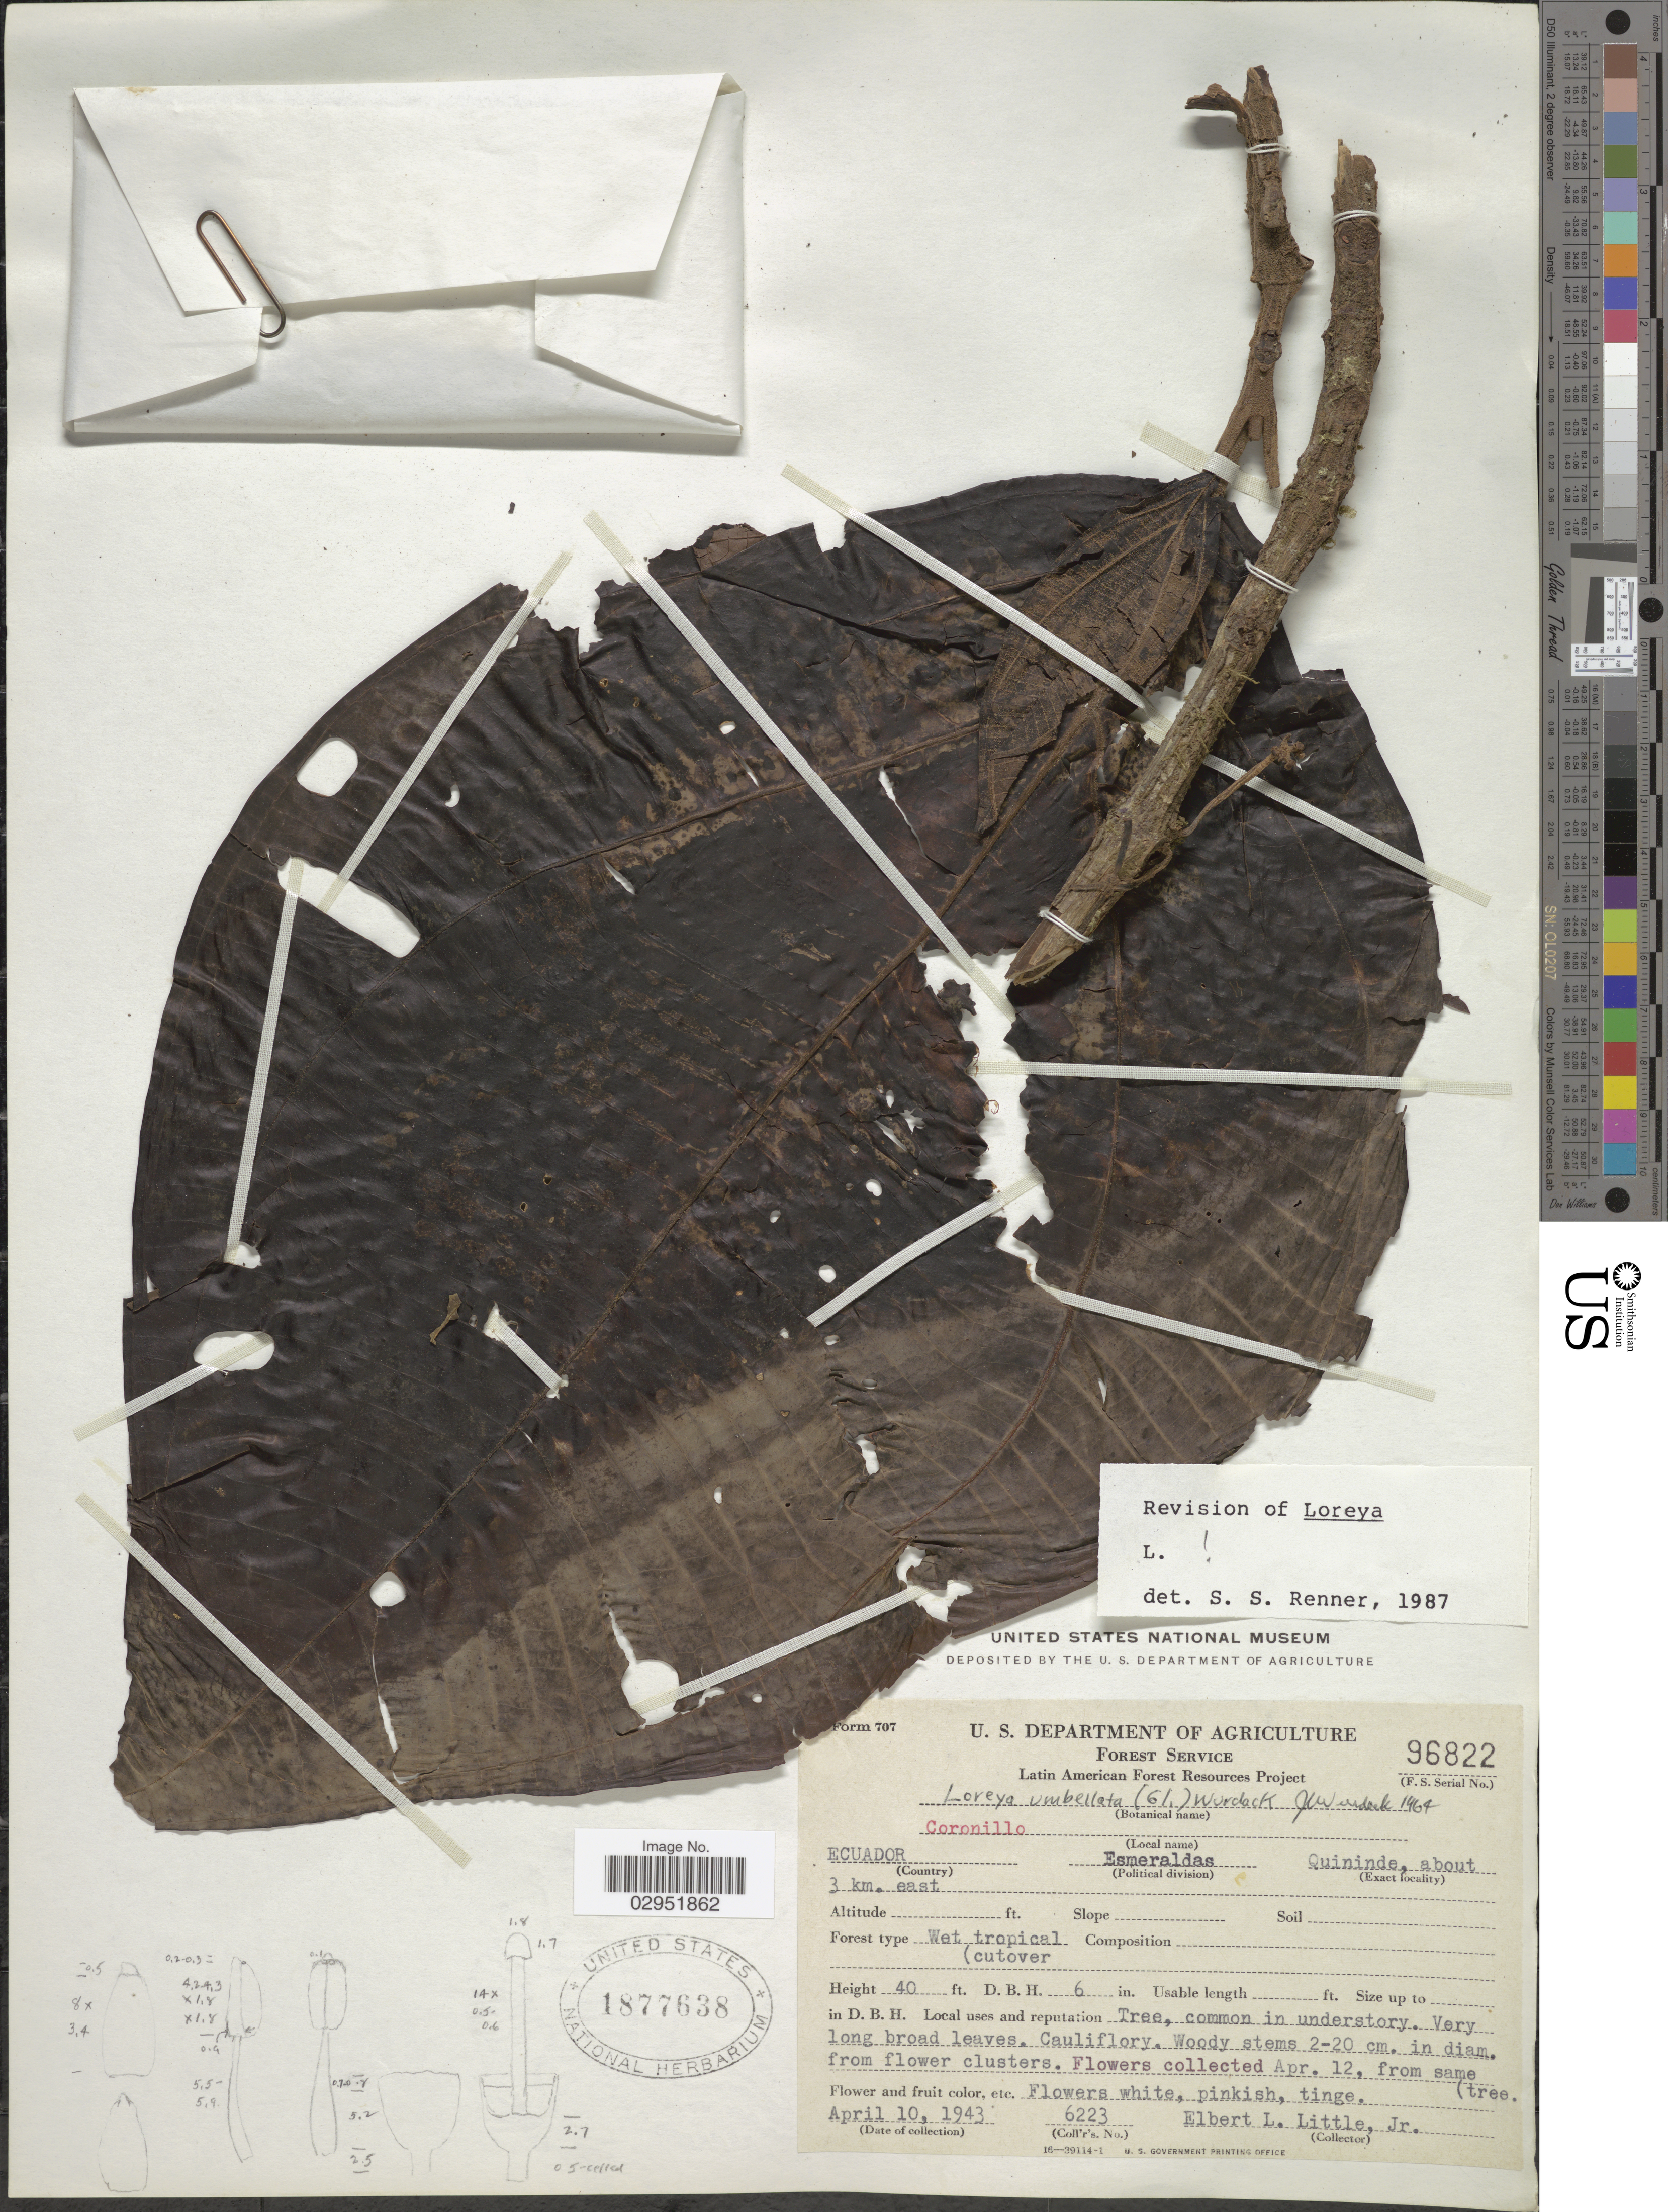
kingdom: Plantae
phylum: Tracheophyta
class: Magnoliopsida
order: Myrtales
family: Melastomataceae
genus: Bellucia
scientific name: Bellucia umbellata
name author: Gleason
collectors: E. L. Little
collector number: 6223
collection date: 1943-04-10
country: Ecuador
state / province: Esmeraldas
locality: Quininde, about 3 km. east.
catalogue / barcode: US 1877638